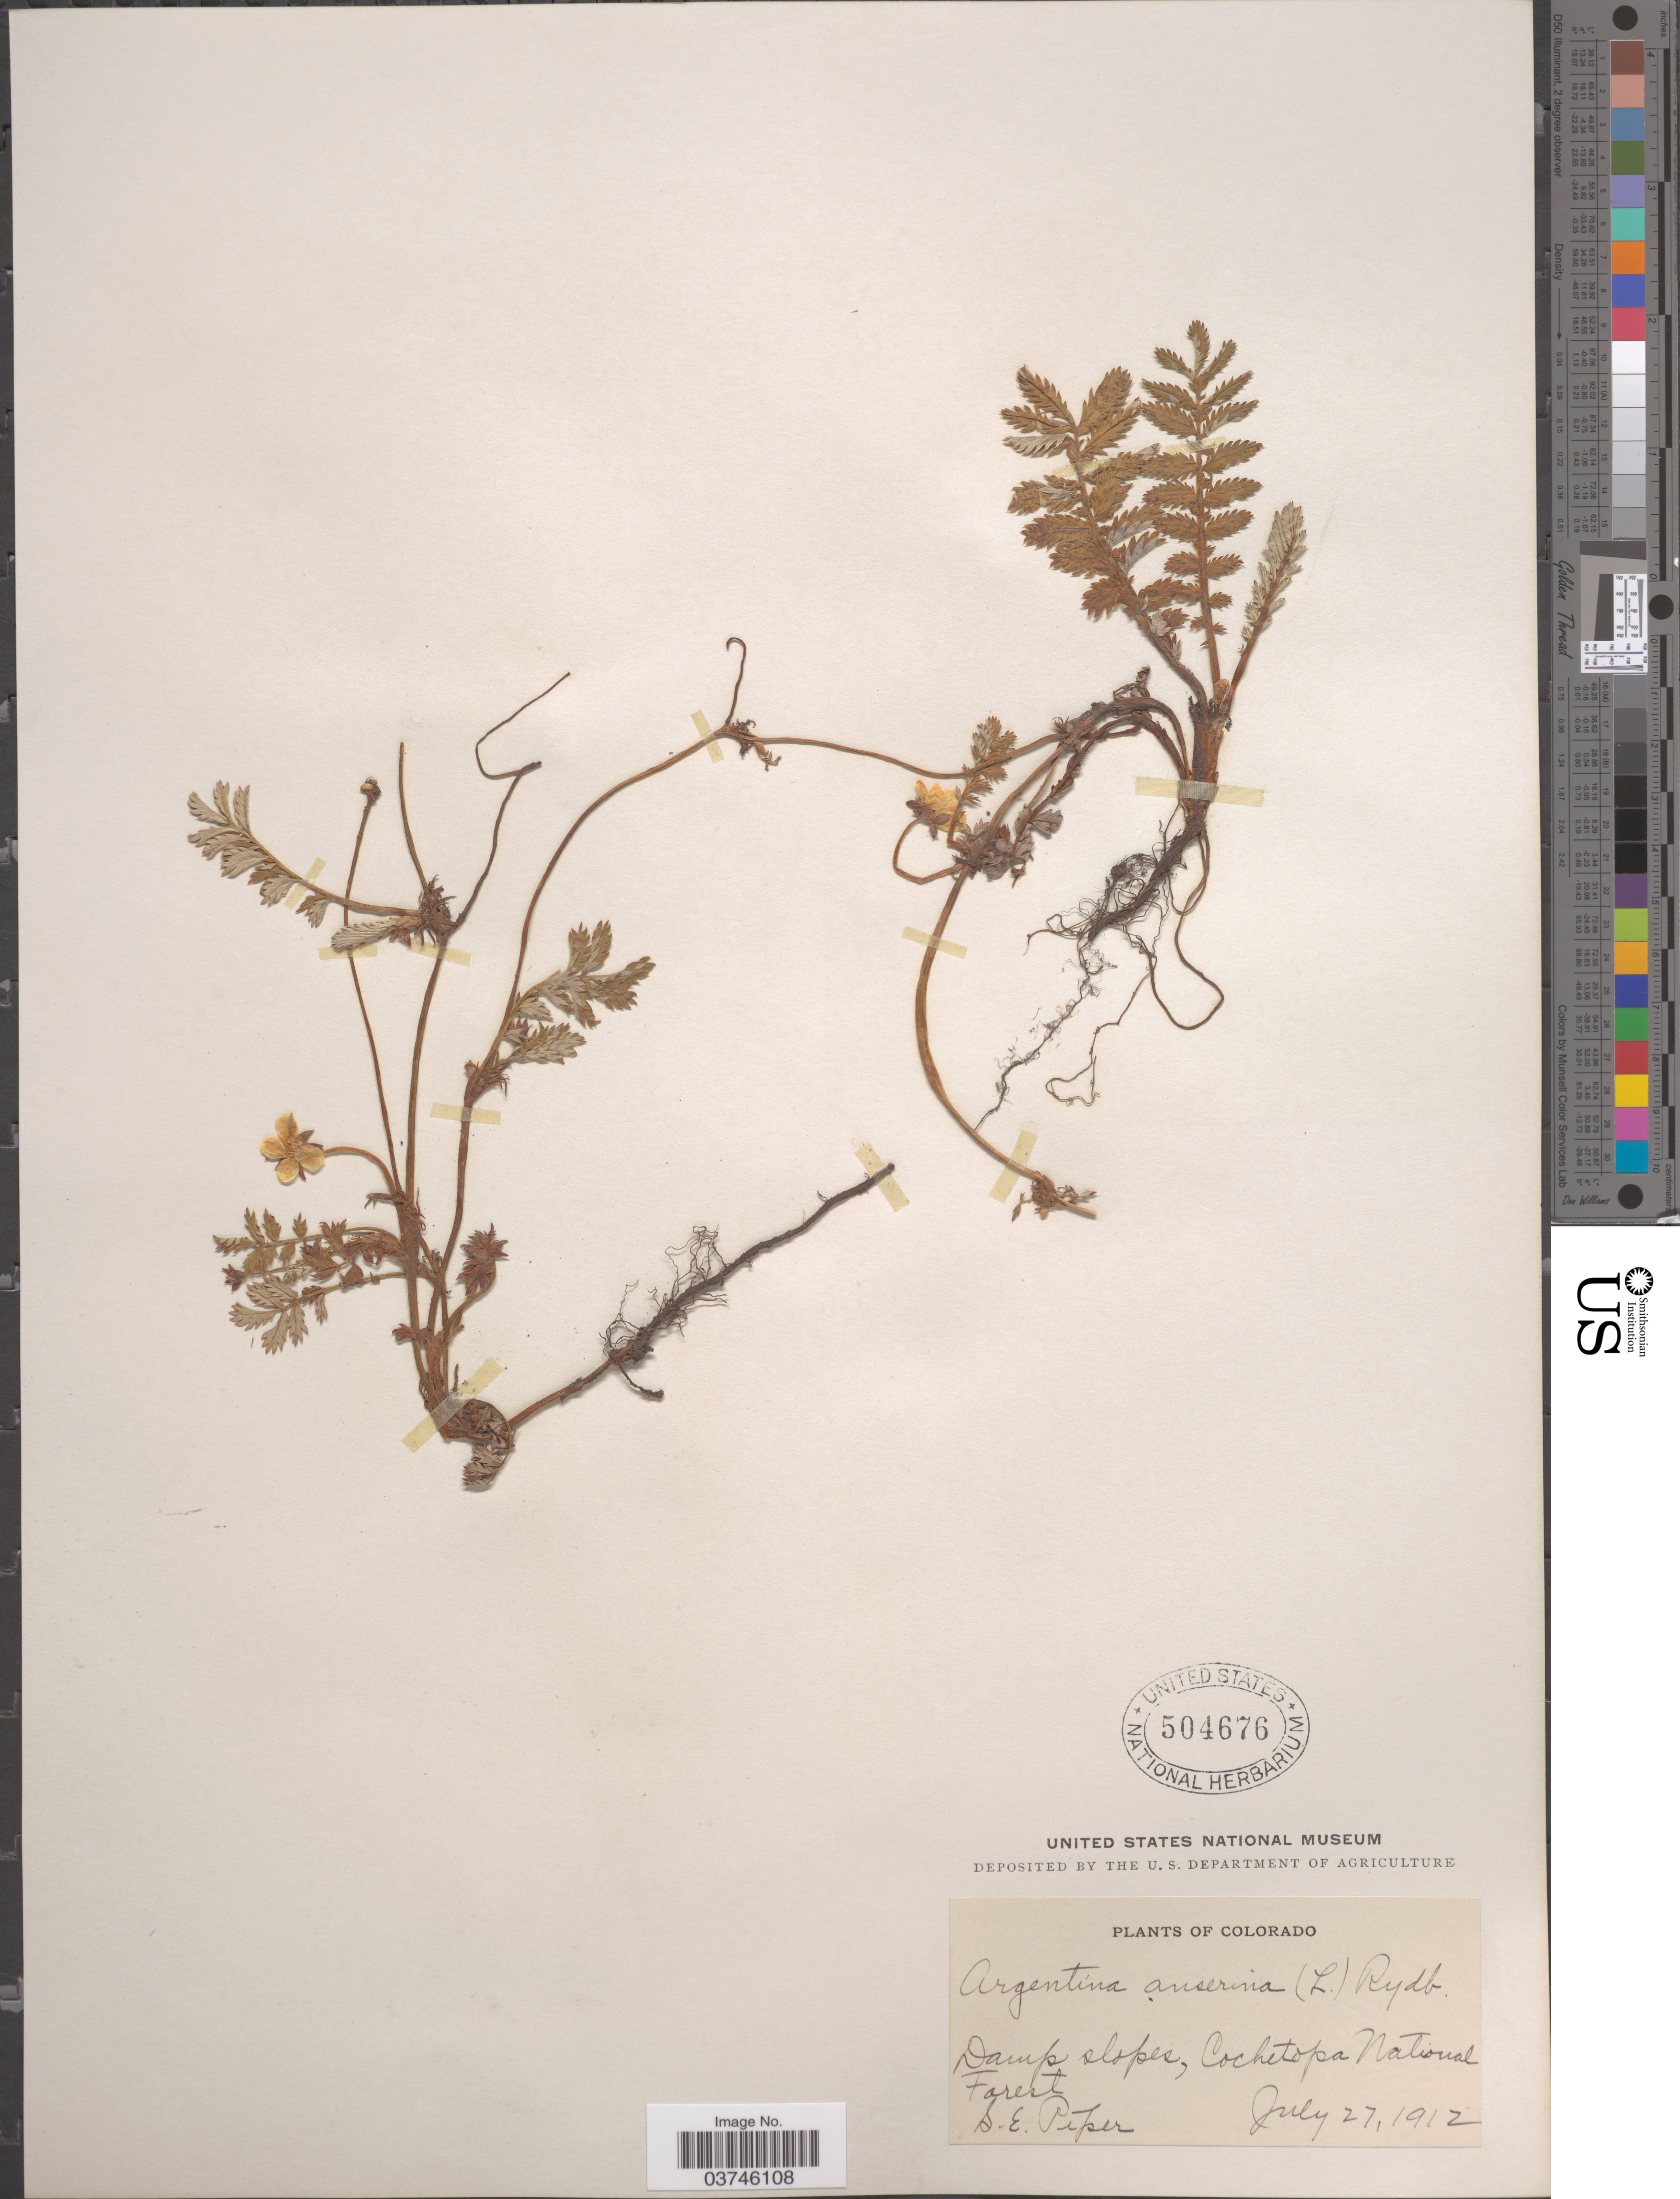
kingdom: Plantae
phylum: Tracheophyta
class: Magnoliopsida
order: Rosales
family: Rosaceae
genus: Argentina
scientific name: Argentina anserina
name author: (L.) Rydb.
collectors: S. Piper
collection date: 1912-07-27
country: United States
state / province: Colorado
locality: Damp slopes, Cochetopa National Forest.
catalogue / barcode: US 504676